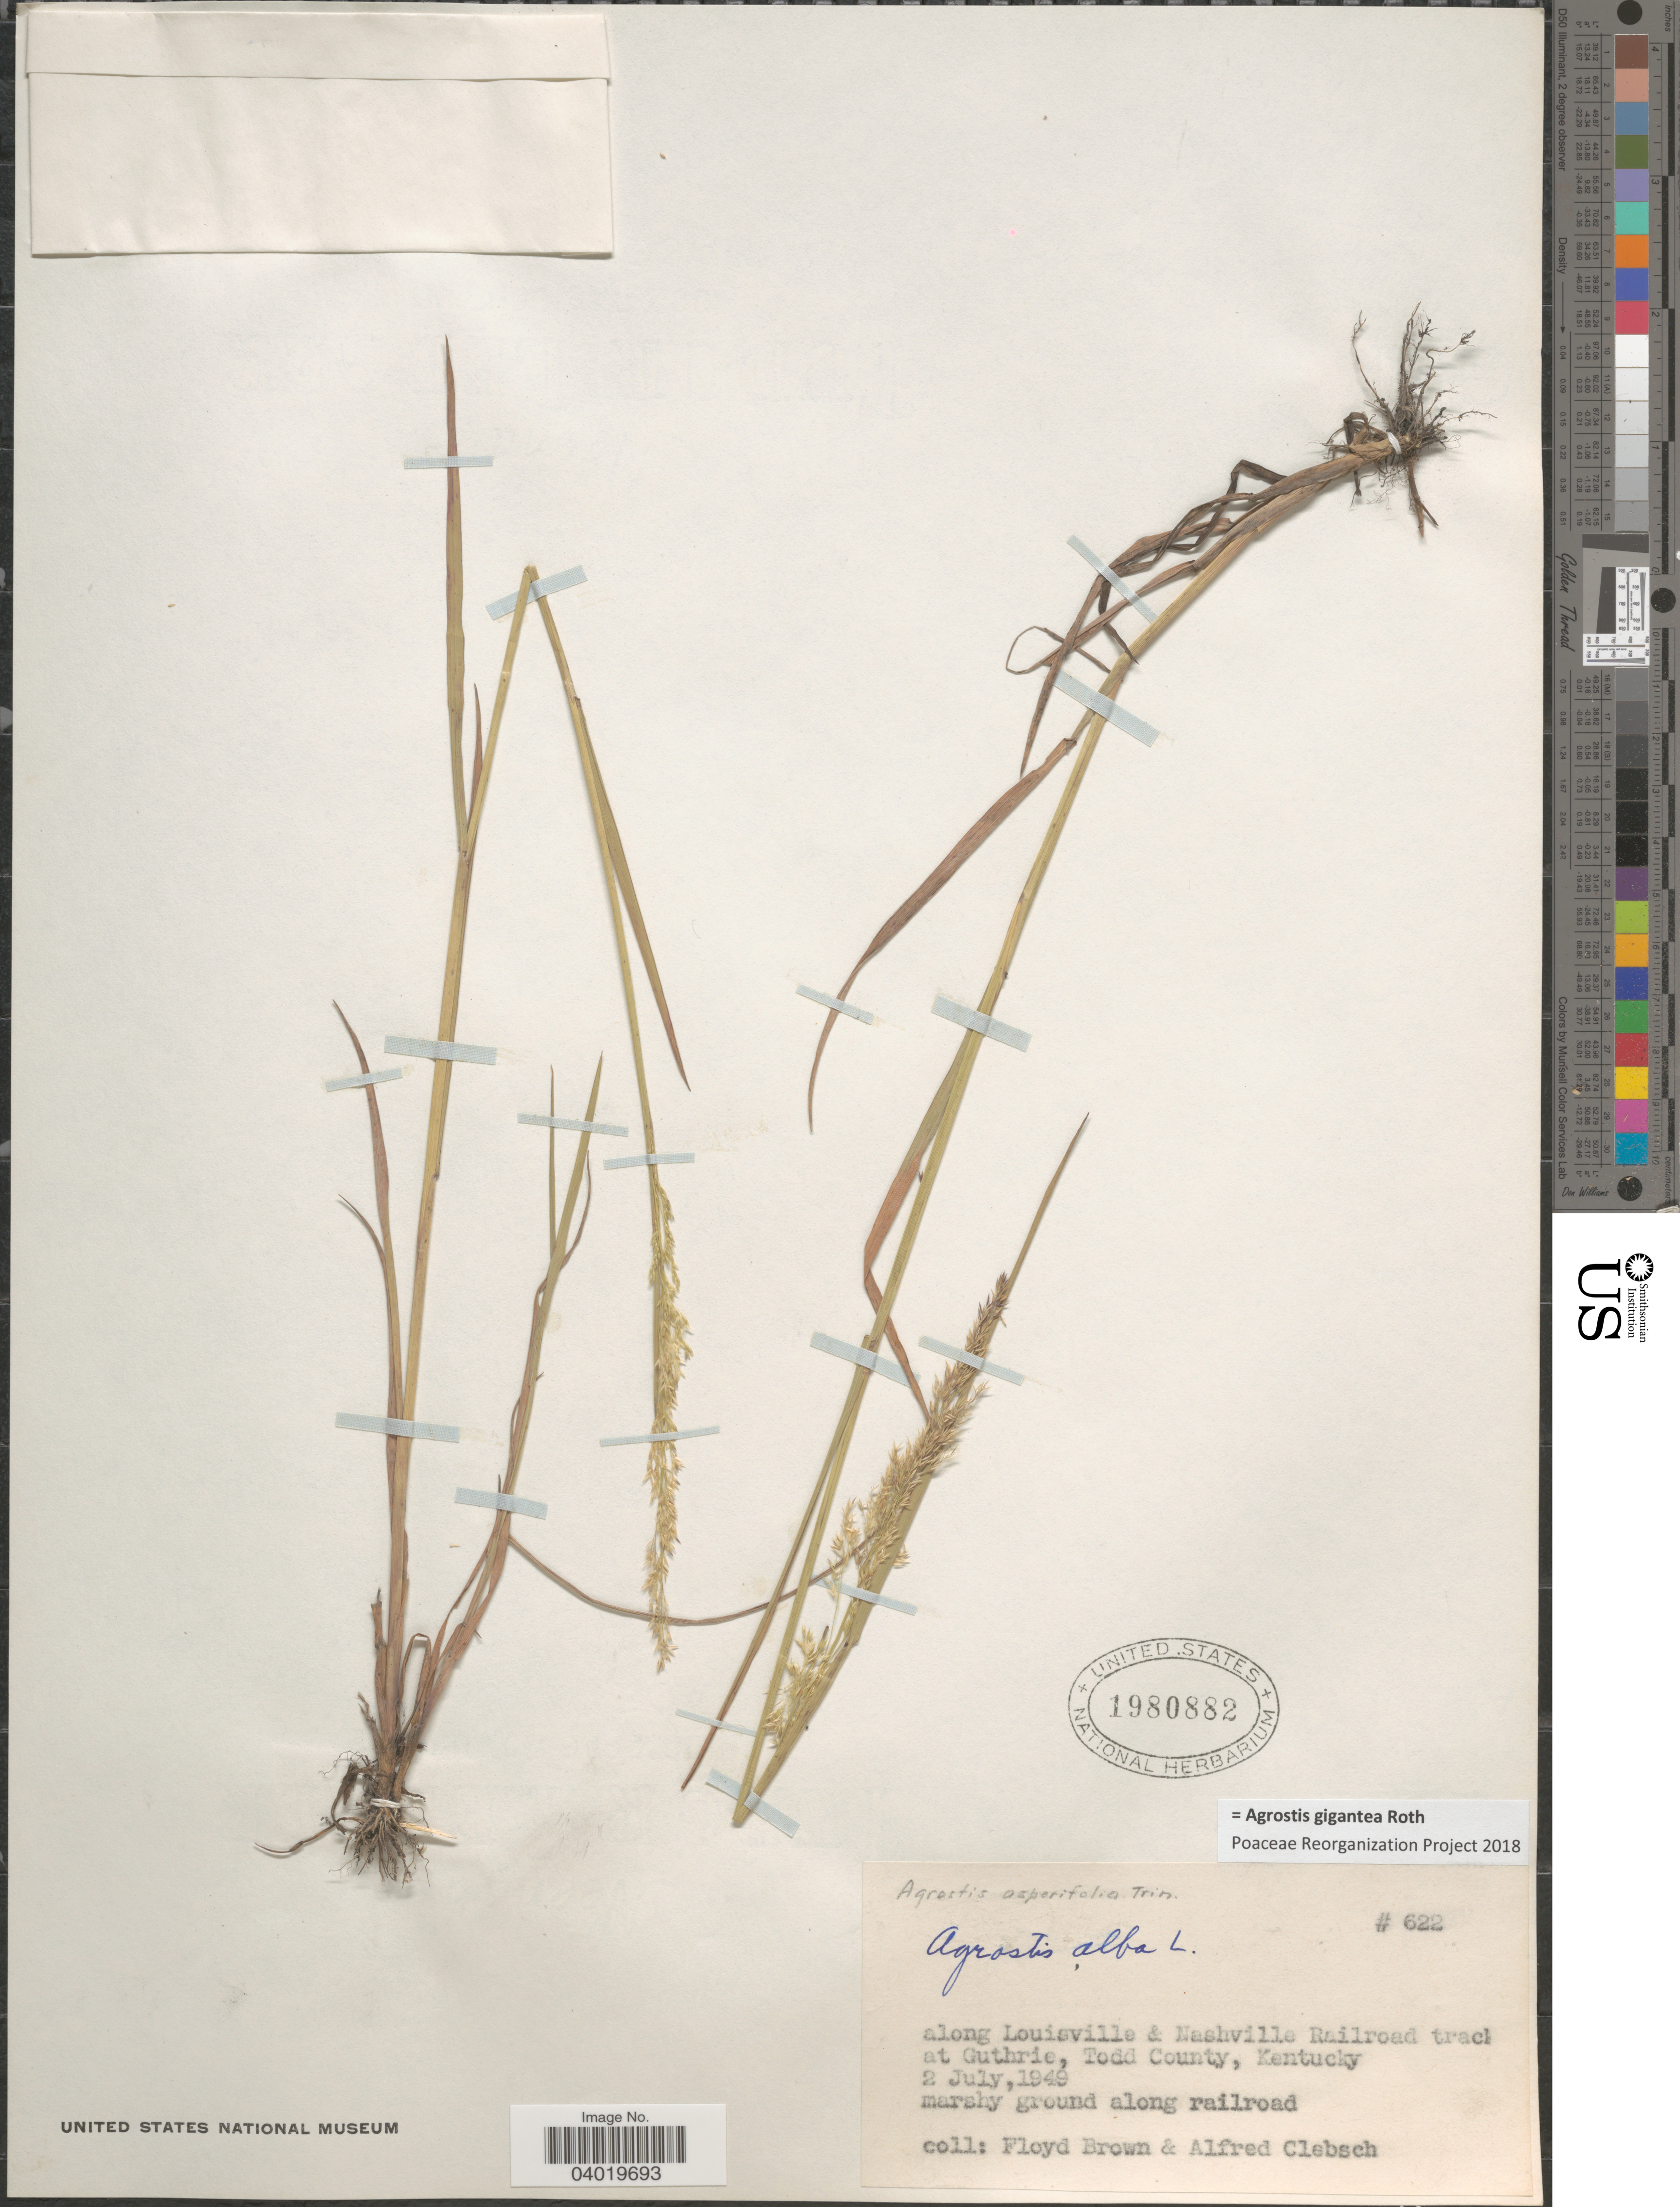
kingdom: Plantae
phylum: Tracheophyta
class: Liliopsida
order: Poales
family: Poaceae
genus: Agrostis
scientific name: Agrostis gigantea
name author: Roth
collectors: F. Brown & A. Clebsch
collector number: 622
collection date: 1949-07-02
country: United States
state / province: Kentucky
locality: Along Louisville Nashville Railroad track at Guthrie, Todd County.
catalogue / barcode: US 1980882